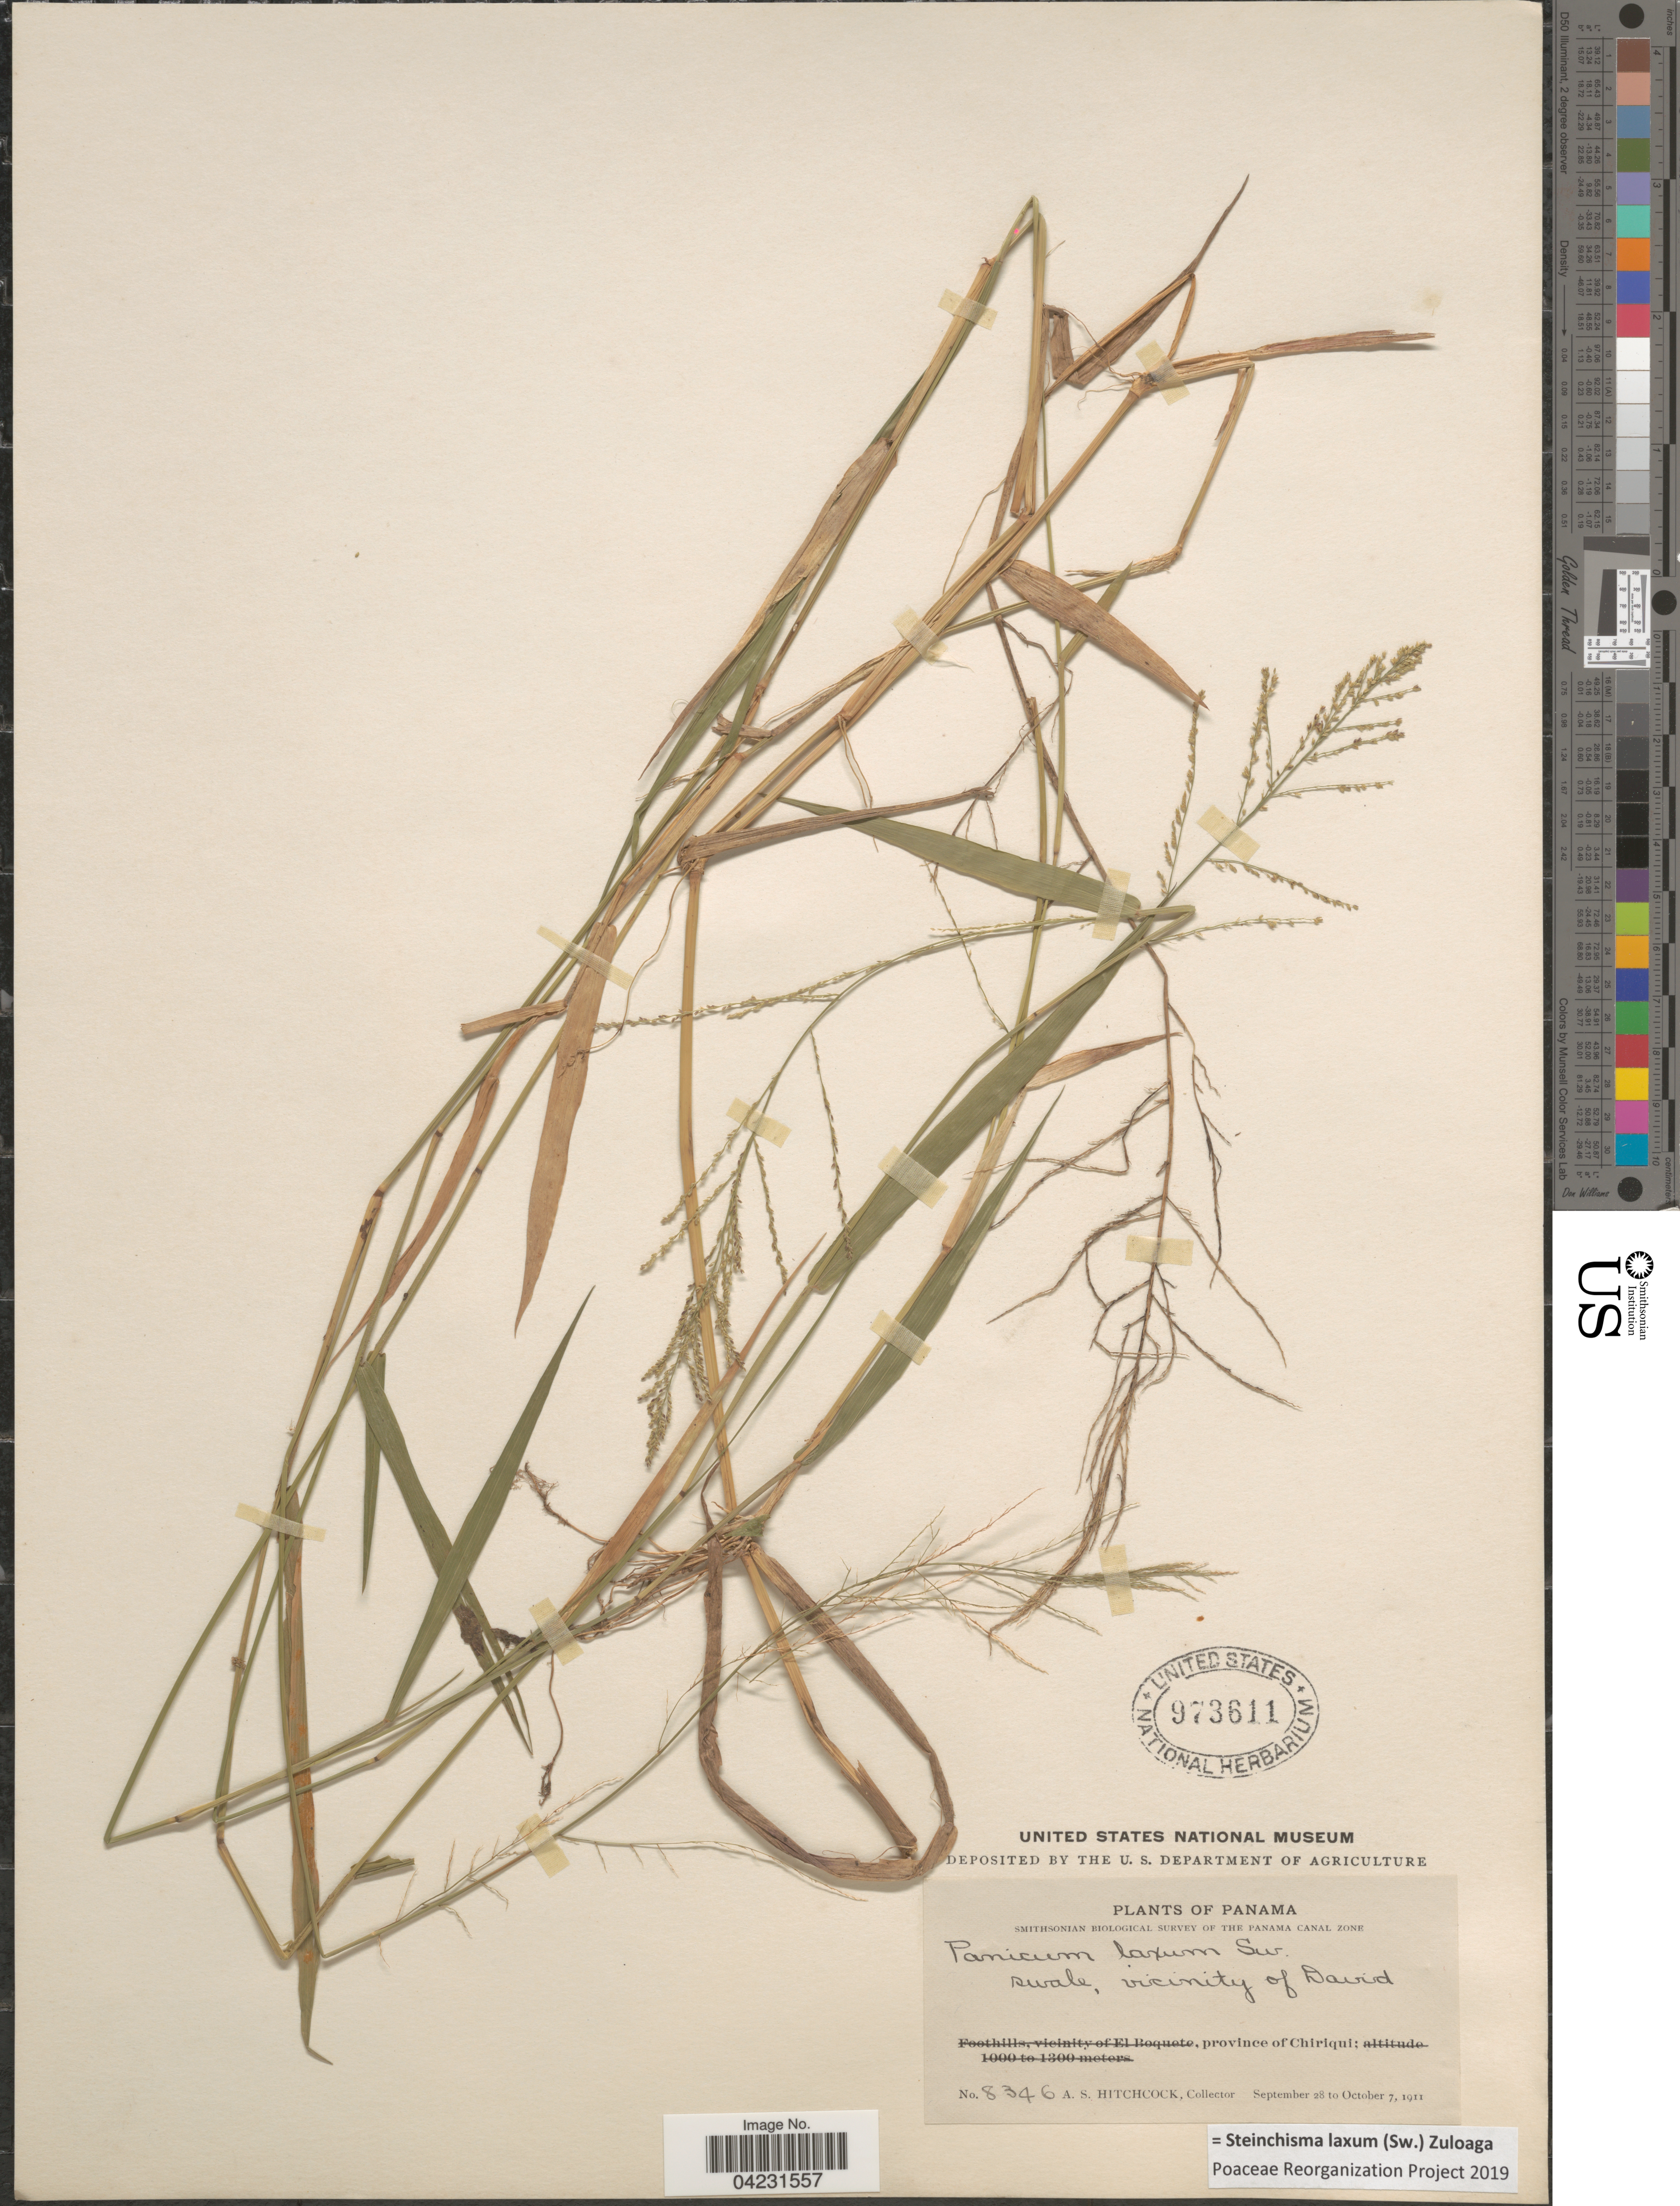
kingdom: Plantae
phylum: Tracheophyta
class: Liliopsida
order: Poales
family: Poaceae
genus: Steinchisma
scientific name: Steinchisma laxum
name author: (Sw.) Zuloaga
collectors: A. S. Hitchcock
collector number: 8346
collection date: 1911-09-28/1911-10-07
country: Panama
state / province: Chiriqui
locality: Smithsonian Biological Survey of the Panama Canal Zone. Swale, vicinity of David.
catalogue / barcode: US 973611